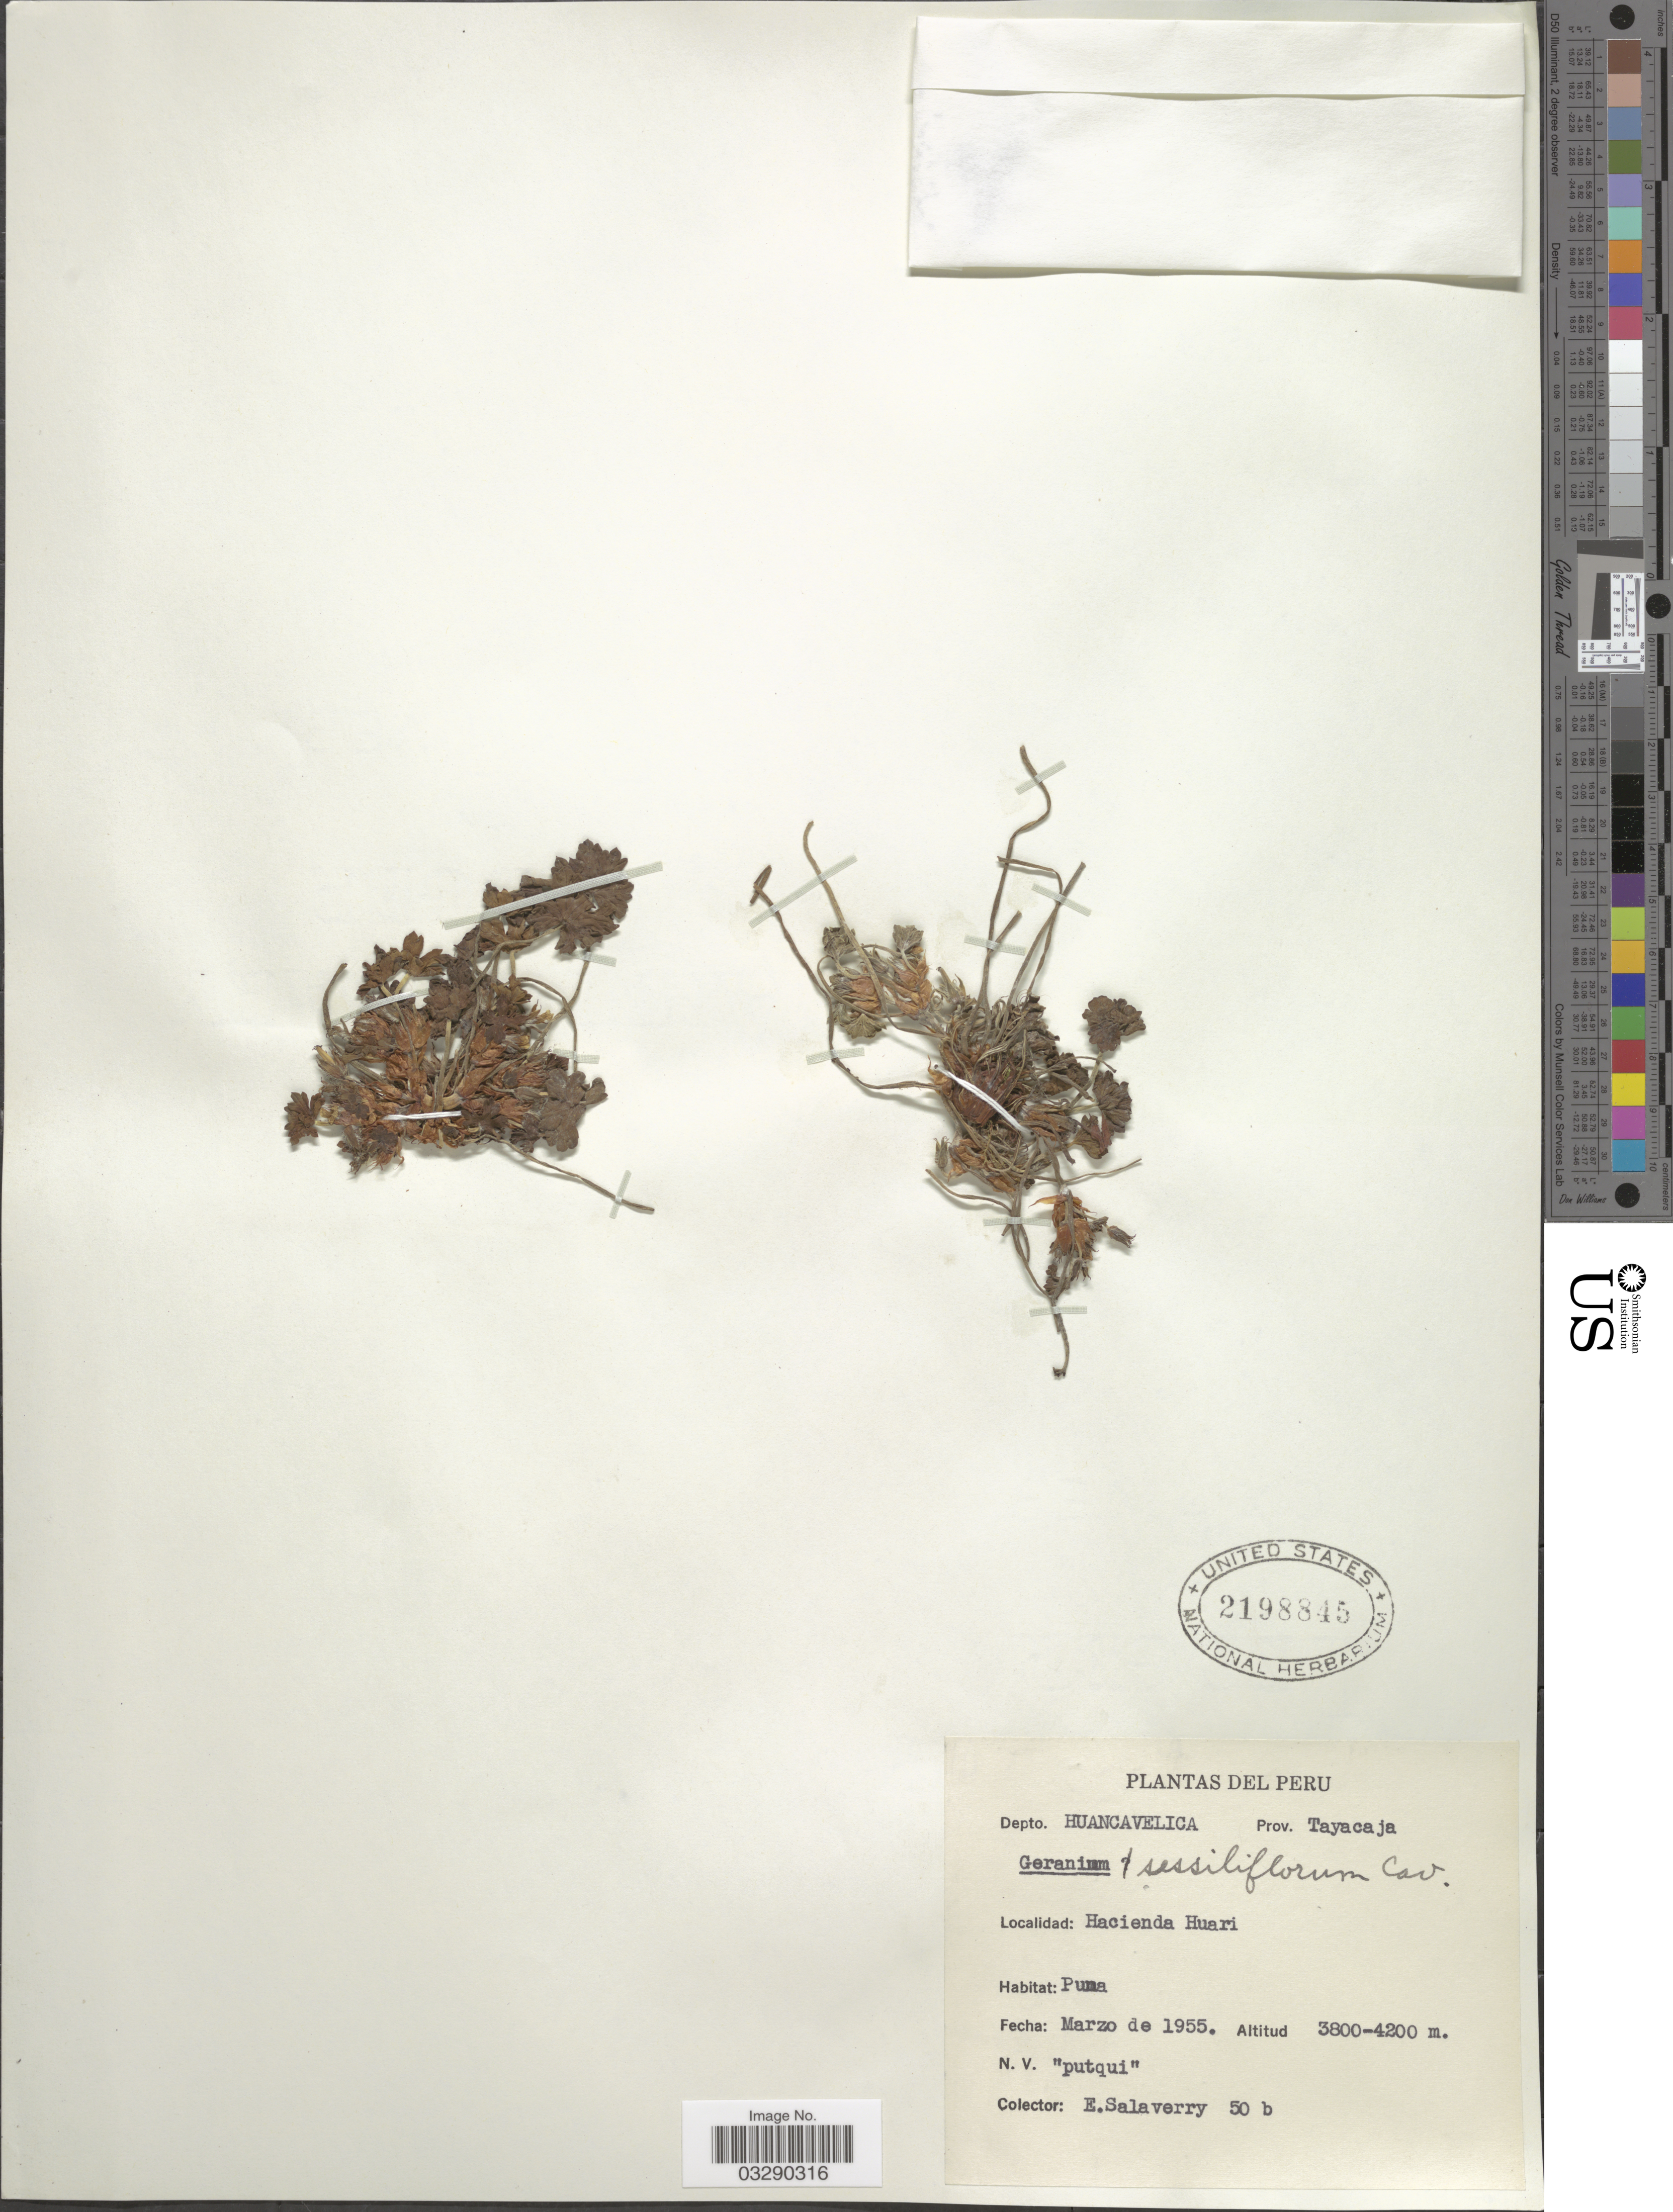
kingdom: Plantae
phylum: Tracheophyta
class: Magnoliopsida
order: Geraniales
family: Geraniaceae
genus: Geranium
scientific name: Geranium sessiliflorum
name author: Cav.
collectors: E. Salaverry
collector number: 50 b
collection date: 1955-03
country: Peru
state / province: Huancavelica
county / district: Tayacaja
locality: Depto. Huancavelica. Prov. Tayacaja. Hacienda Huari.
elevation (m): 3800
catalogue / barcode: US 2198845